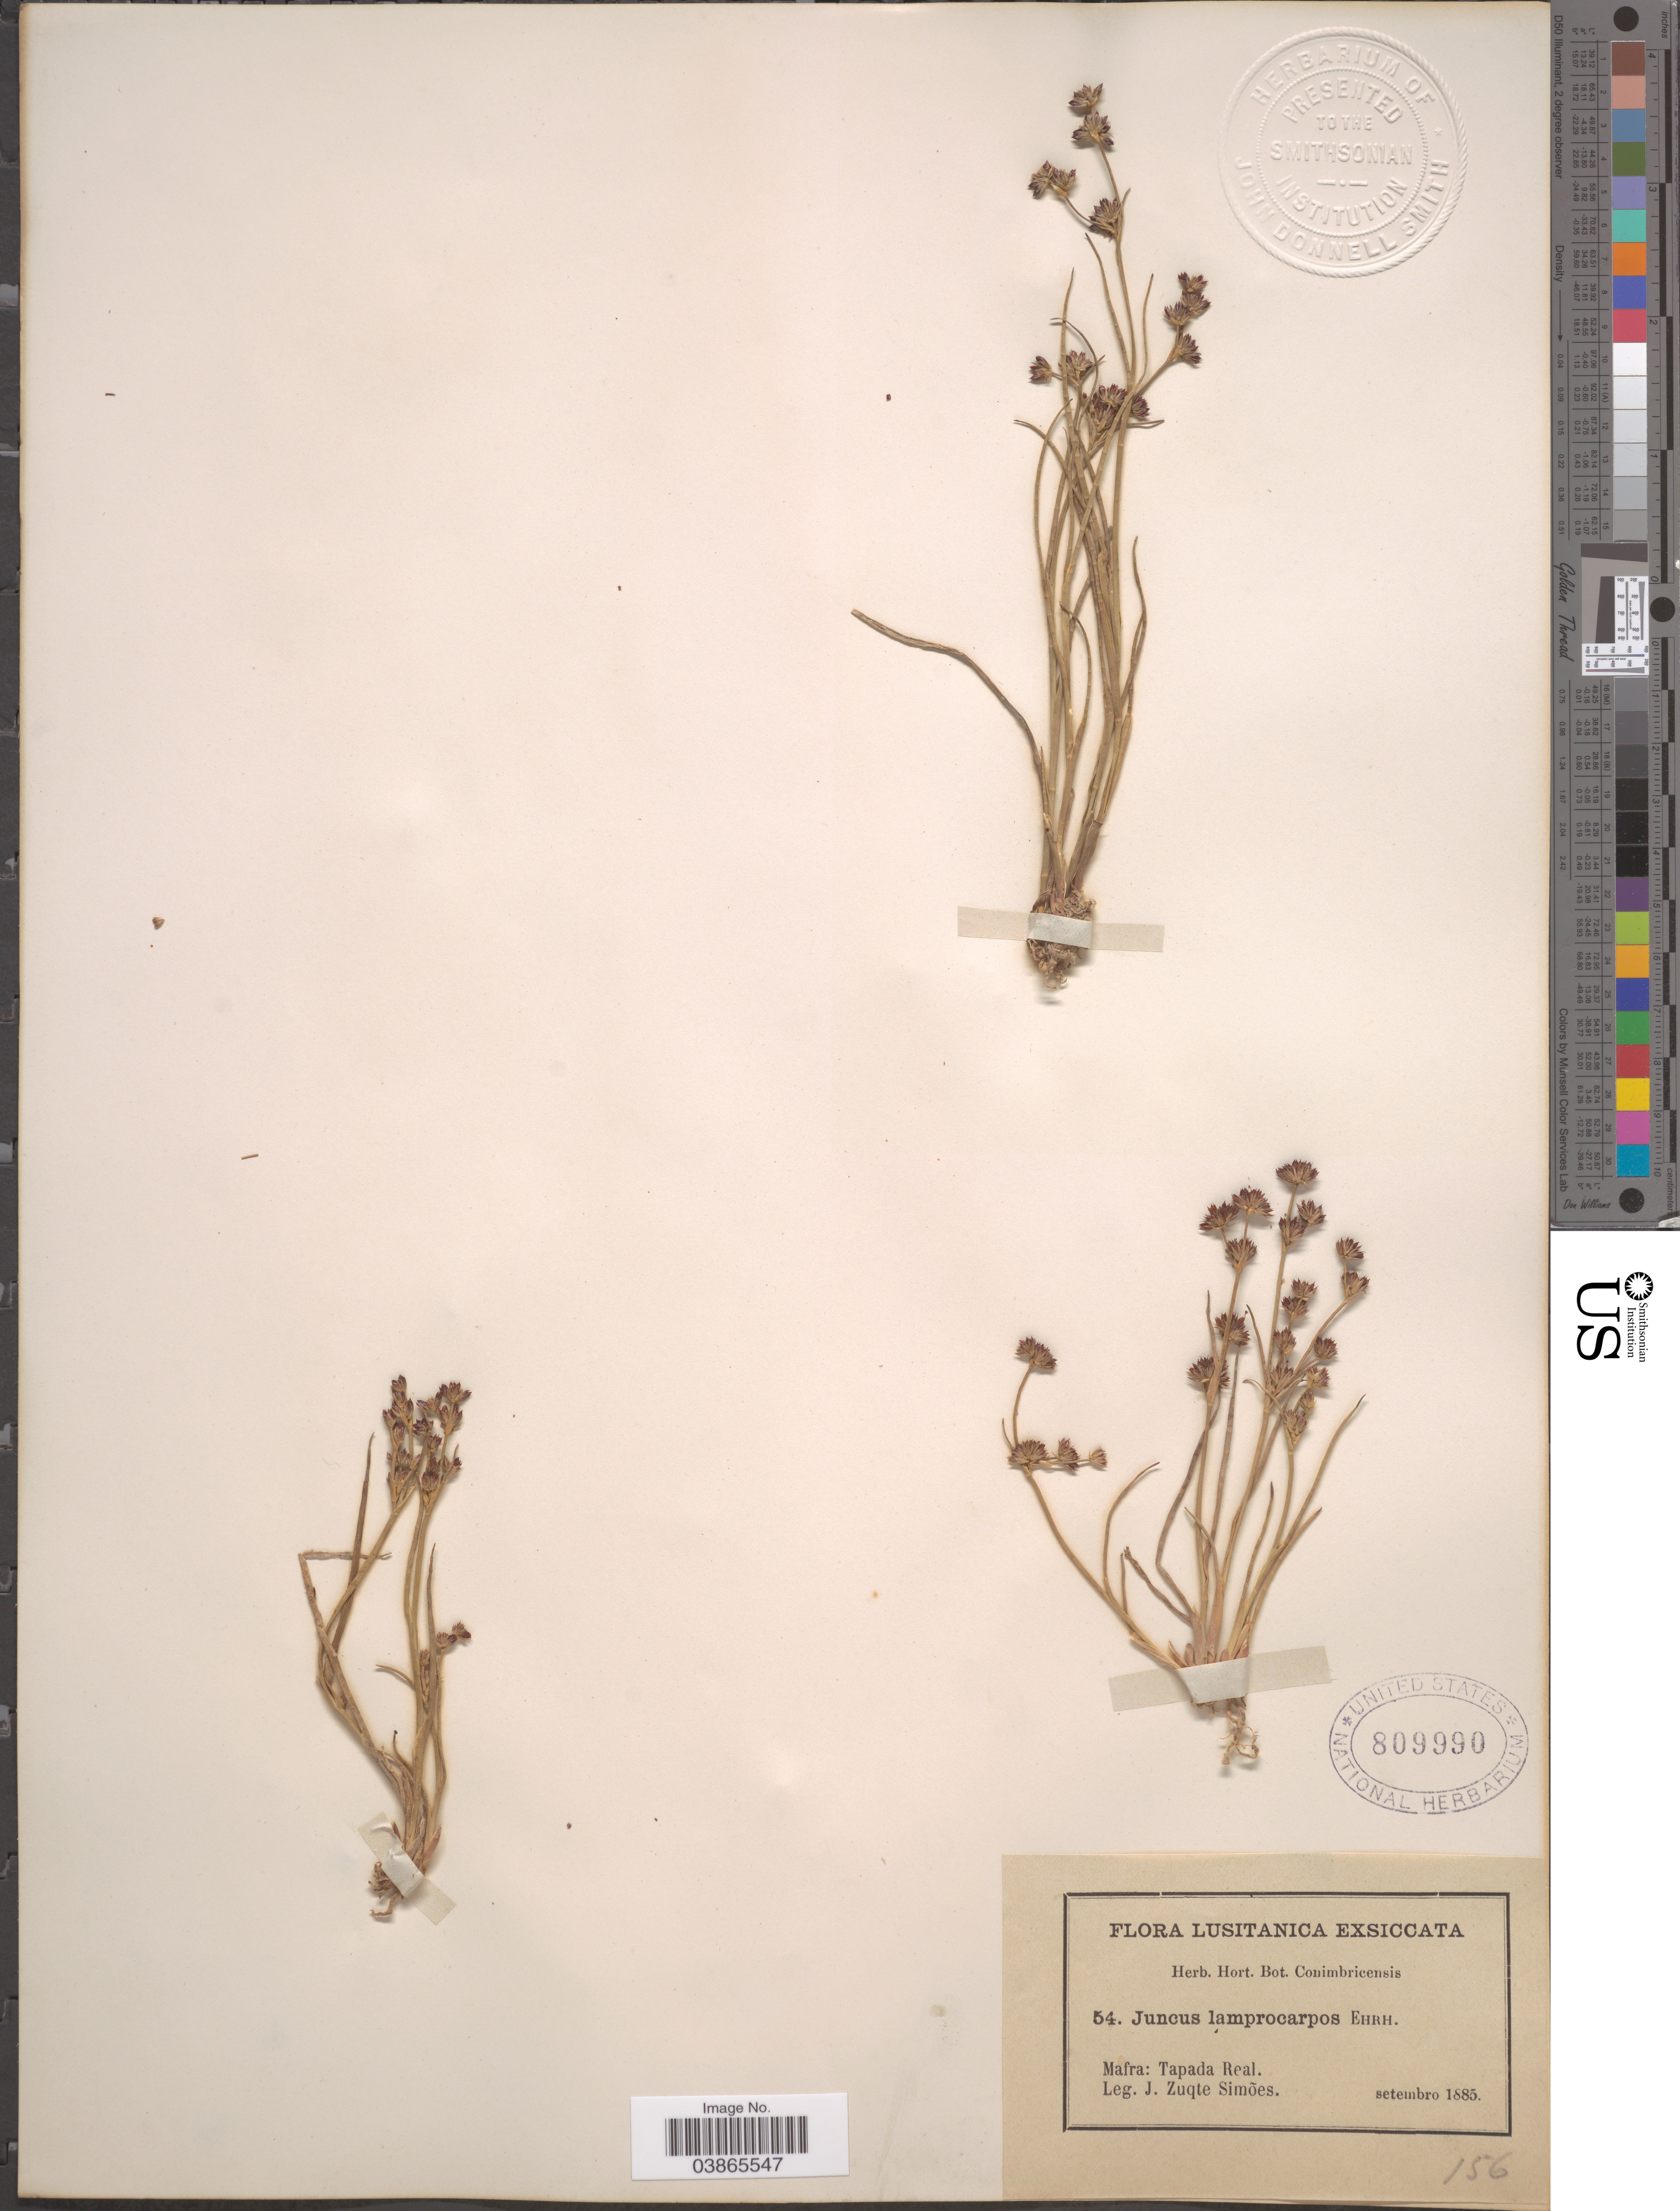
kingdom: Plantae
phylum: Tracheophyta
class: Liliopsida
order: Poales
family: Juncaceae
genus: Juncus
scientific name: Juncus lampocarpus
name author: Ehrh.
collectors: J. Simões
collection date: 1885-09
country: Portugal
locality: Lusitanica. Mafra: Tapada Real.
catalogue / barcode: US 809990